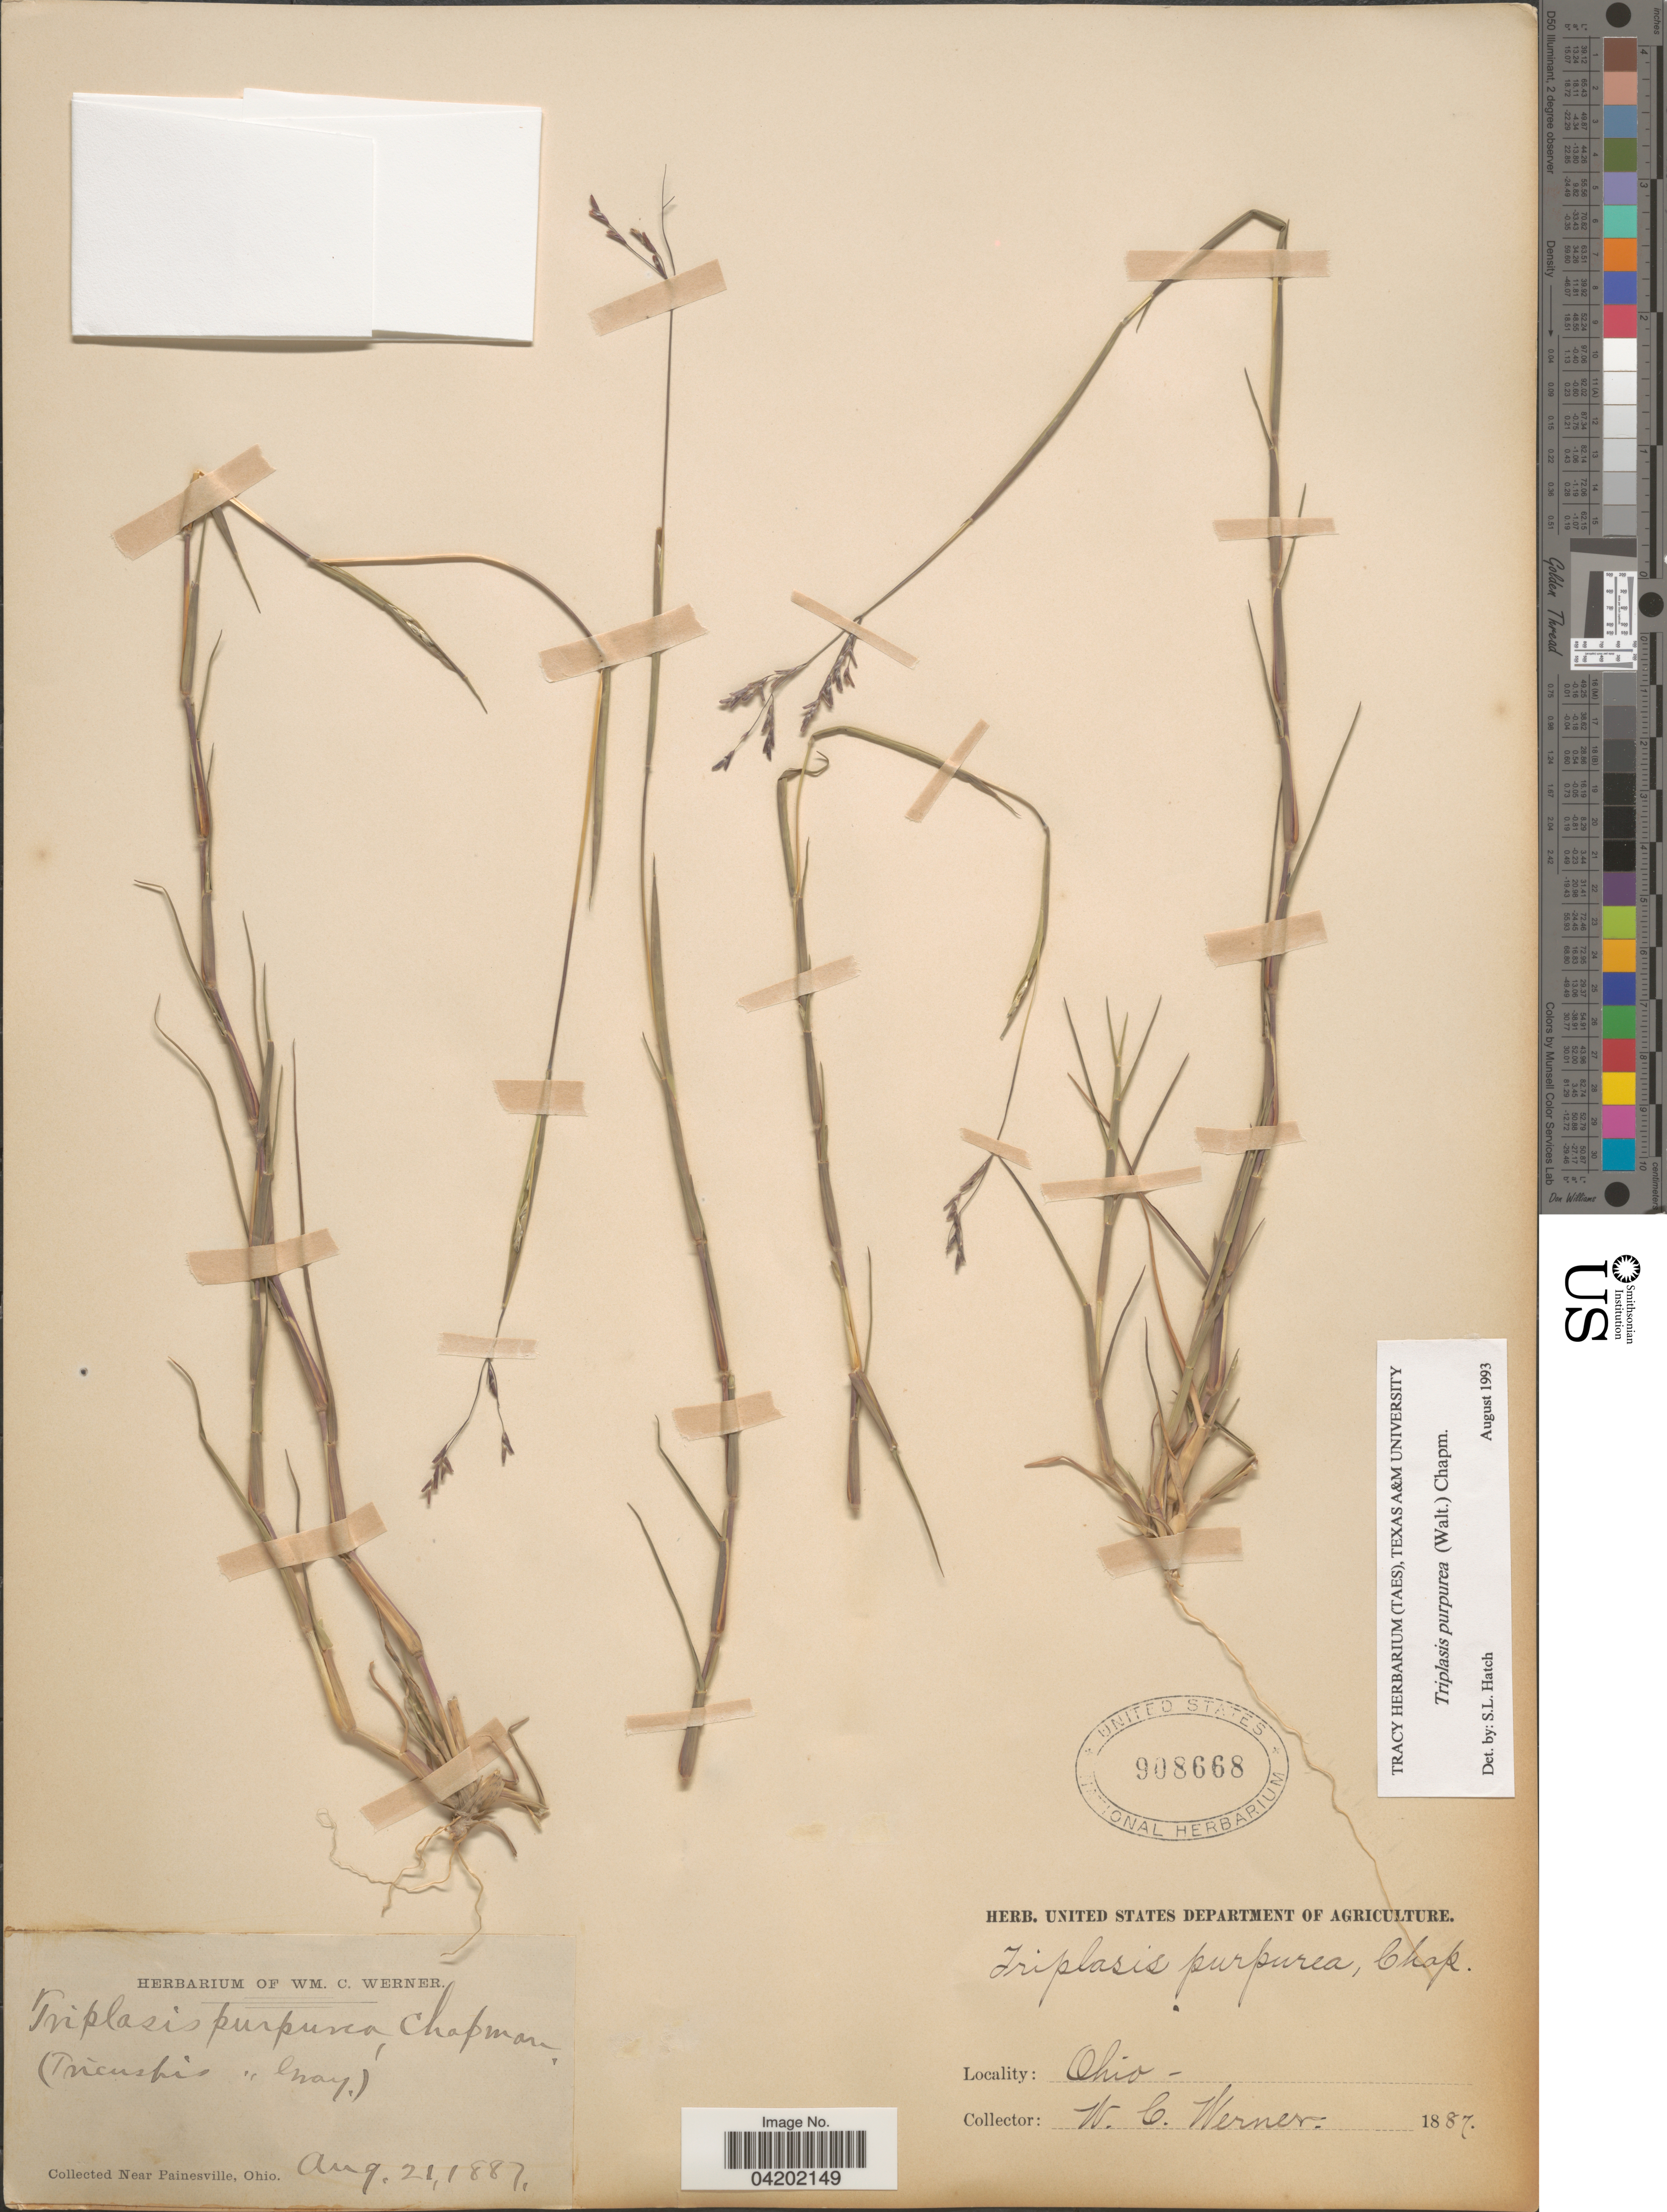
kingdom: Plantae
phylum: Tracheophyta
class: Liliopsida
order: Poales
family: Poaceae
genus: Triplasis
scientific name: Triplasis purpurea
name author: (Walter) Chapm.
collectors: W. Werner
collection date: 1887-08-21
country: United States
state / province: Ohio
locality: Near Painesville.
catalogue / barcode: US 908668